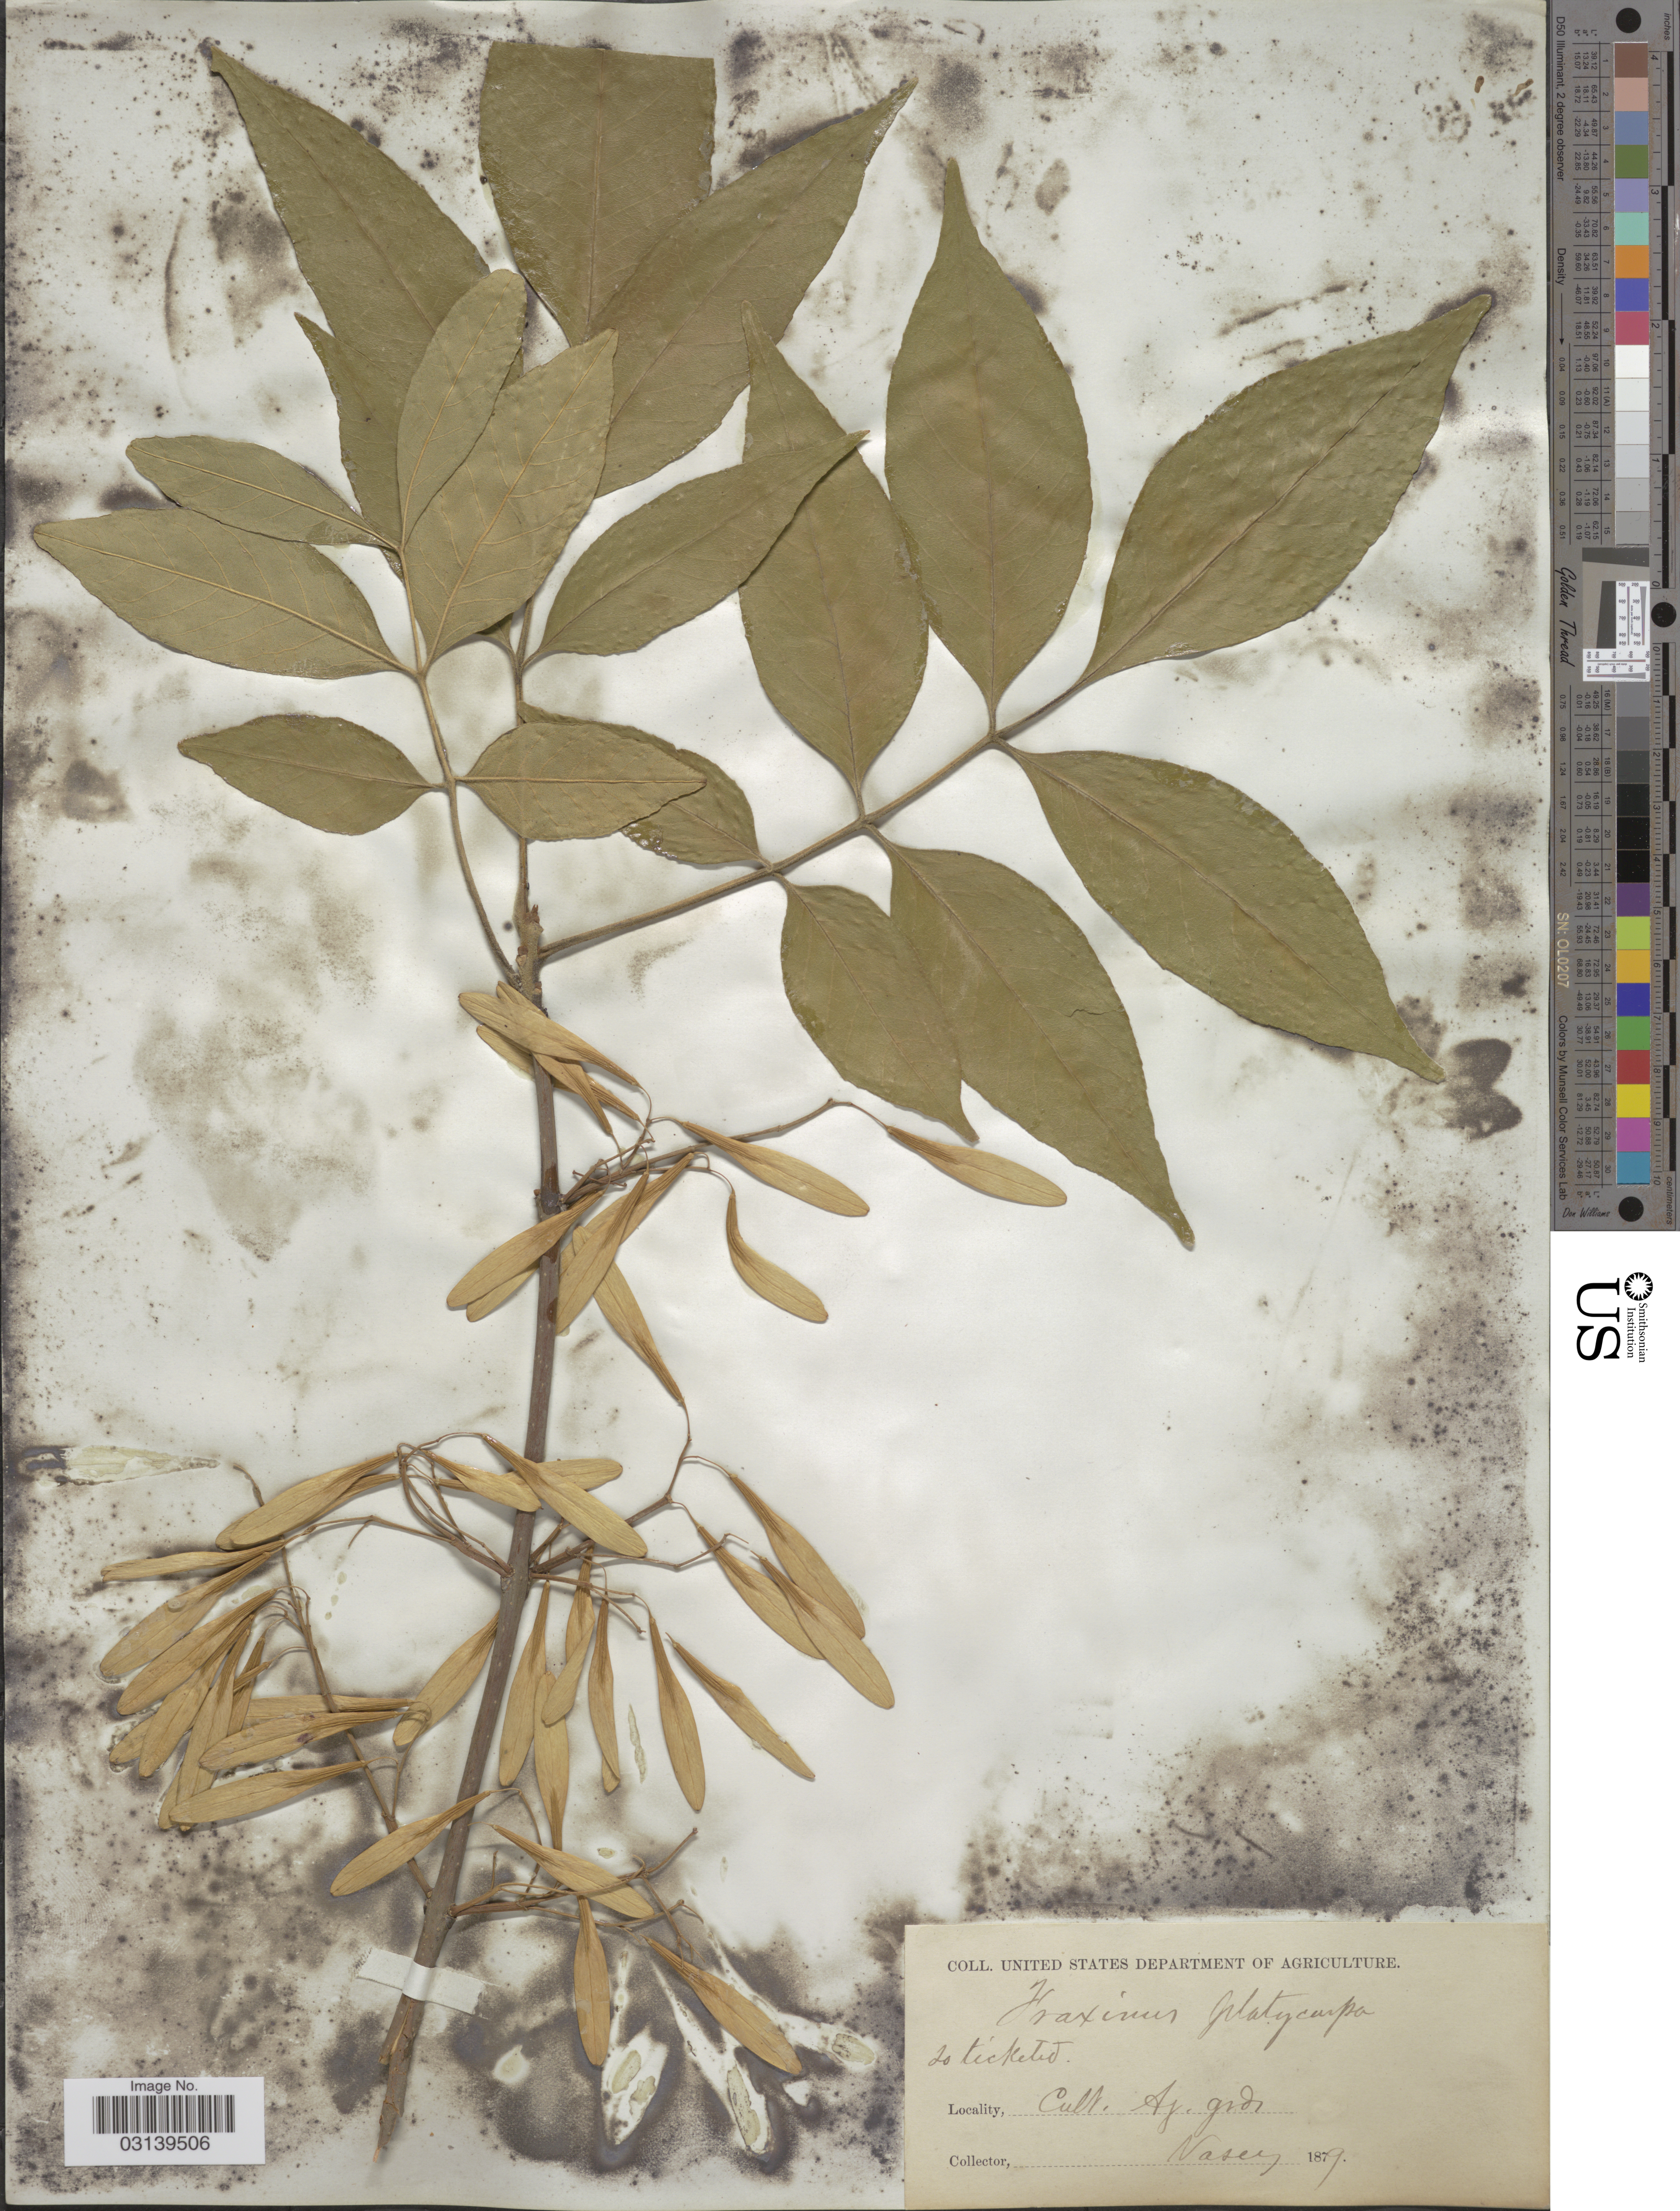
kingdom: Plantae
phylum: Tracheophyta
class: Magnoliopsida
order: Lamiales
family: Oleaceae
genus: Fraxinus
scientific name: Fraxinus platycarpa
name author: Michx.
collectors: Vasey, --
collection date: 1879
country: United States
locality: Cult. Ag. grds.